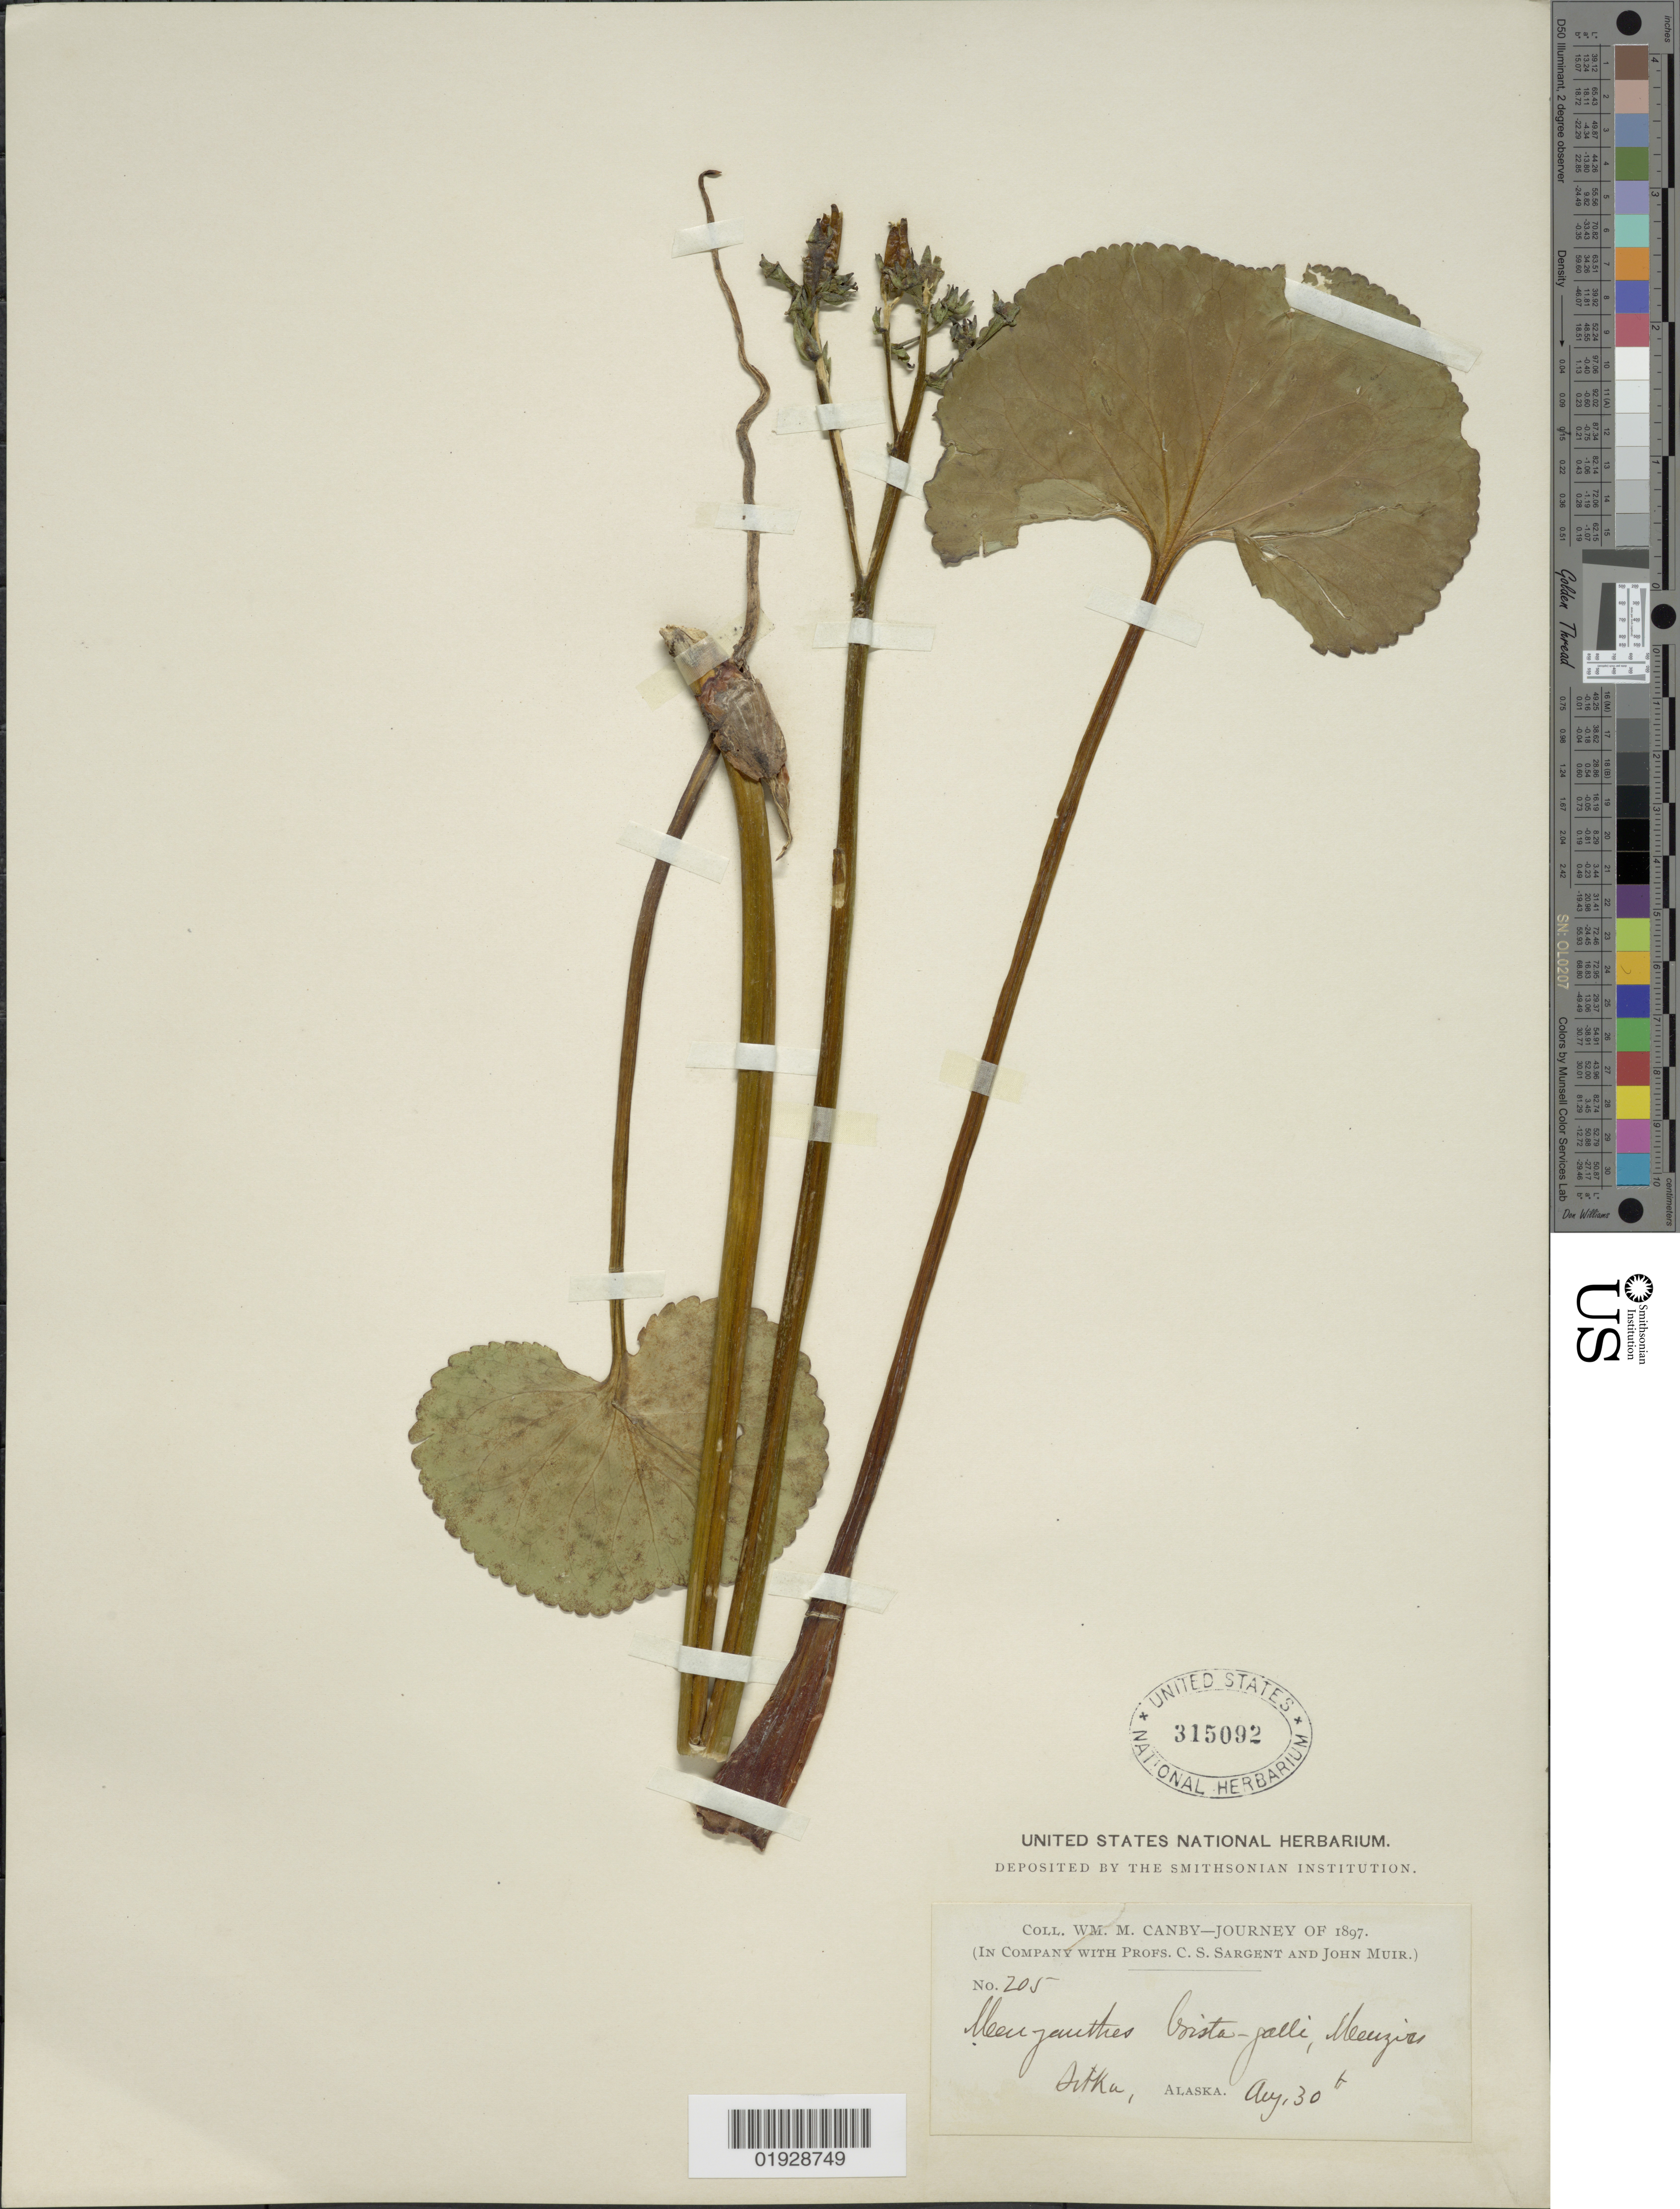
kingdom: Plantae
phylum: Tracheophyta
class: Magnoliopsida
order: Asterales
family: Menyanthaceae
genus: Nephrophyllidium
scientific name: Nephrophyllidium crista-galli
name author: (Menzies ex Hook.) Gilg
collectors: W. M. Canby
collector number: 205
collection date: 1897-08-30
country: United States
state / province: Alaska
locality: Sitka.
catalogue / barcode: US 315092